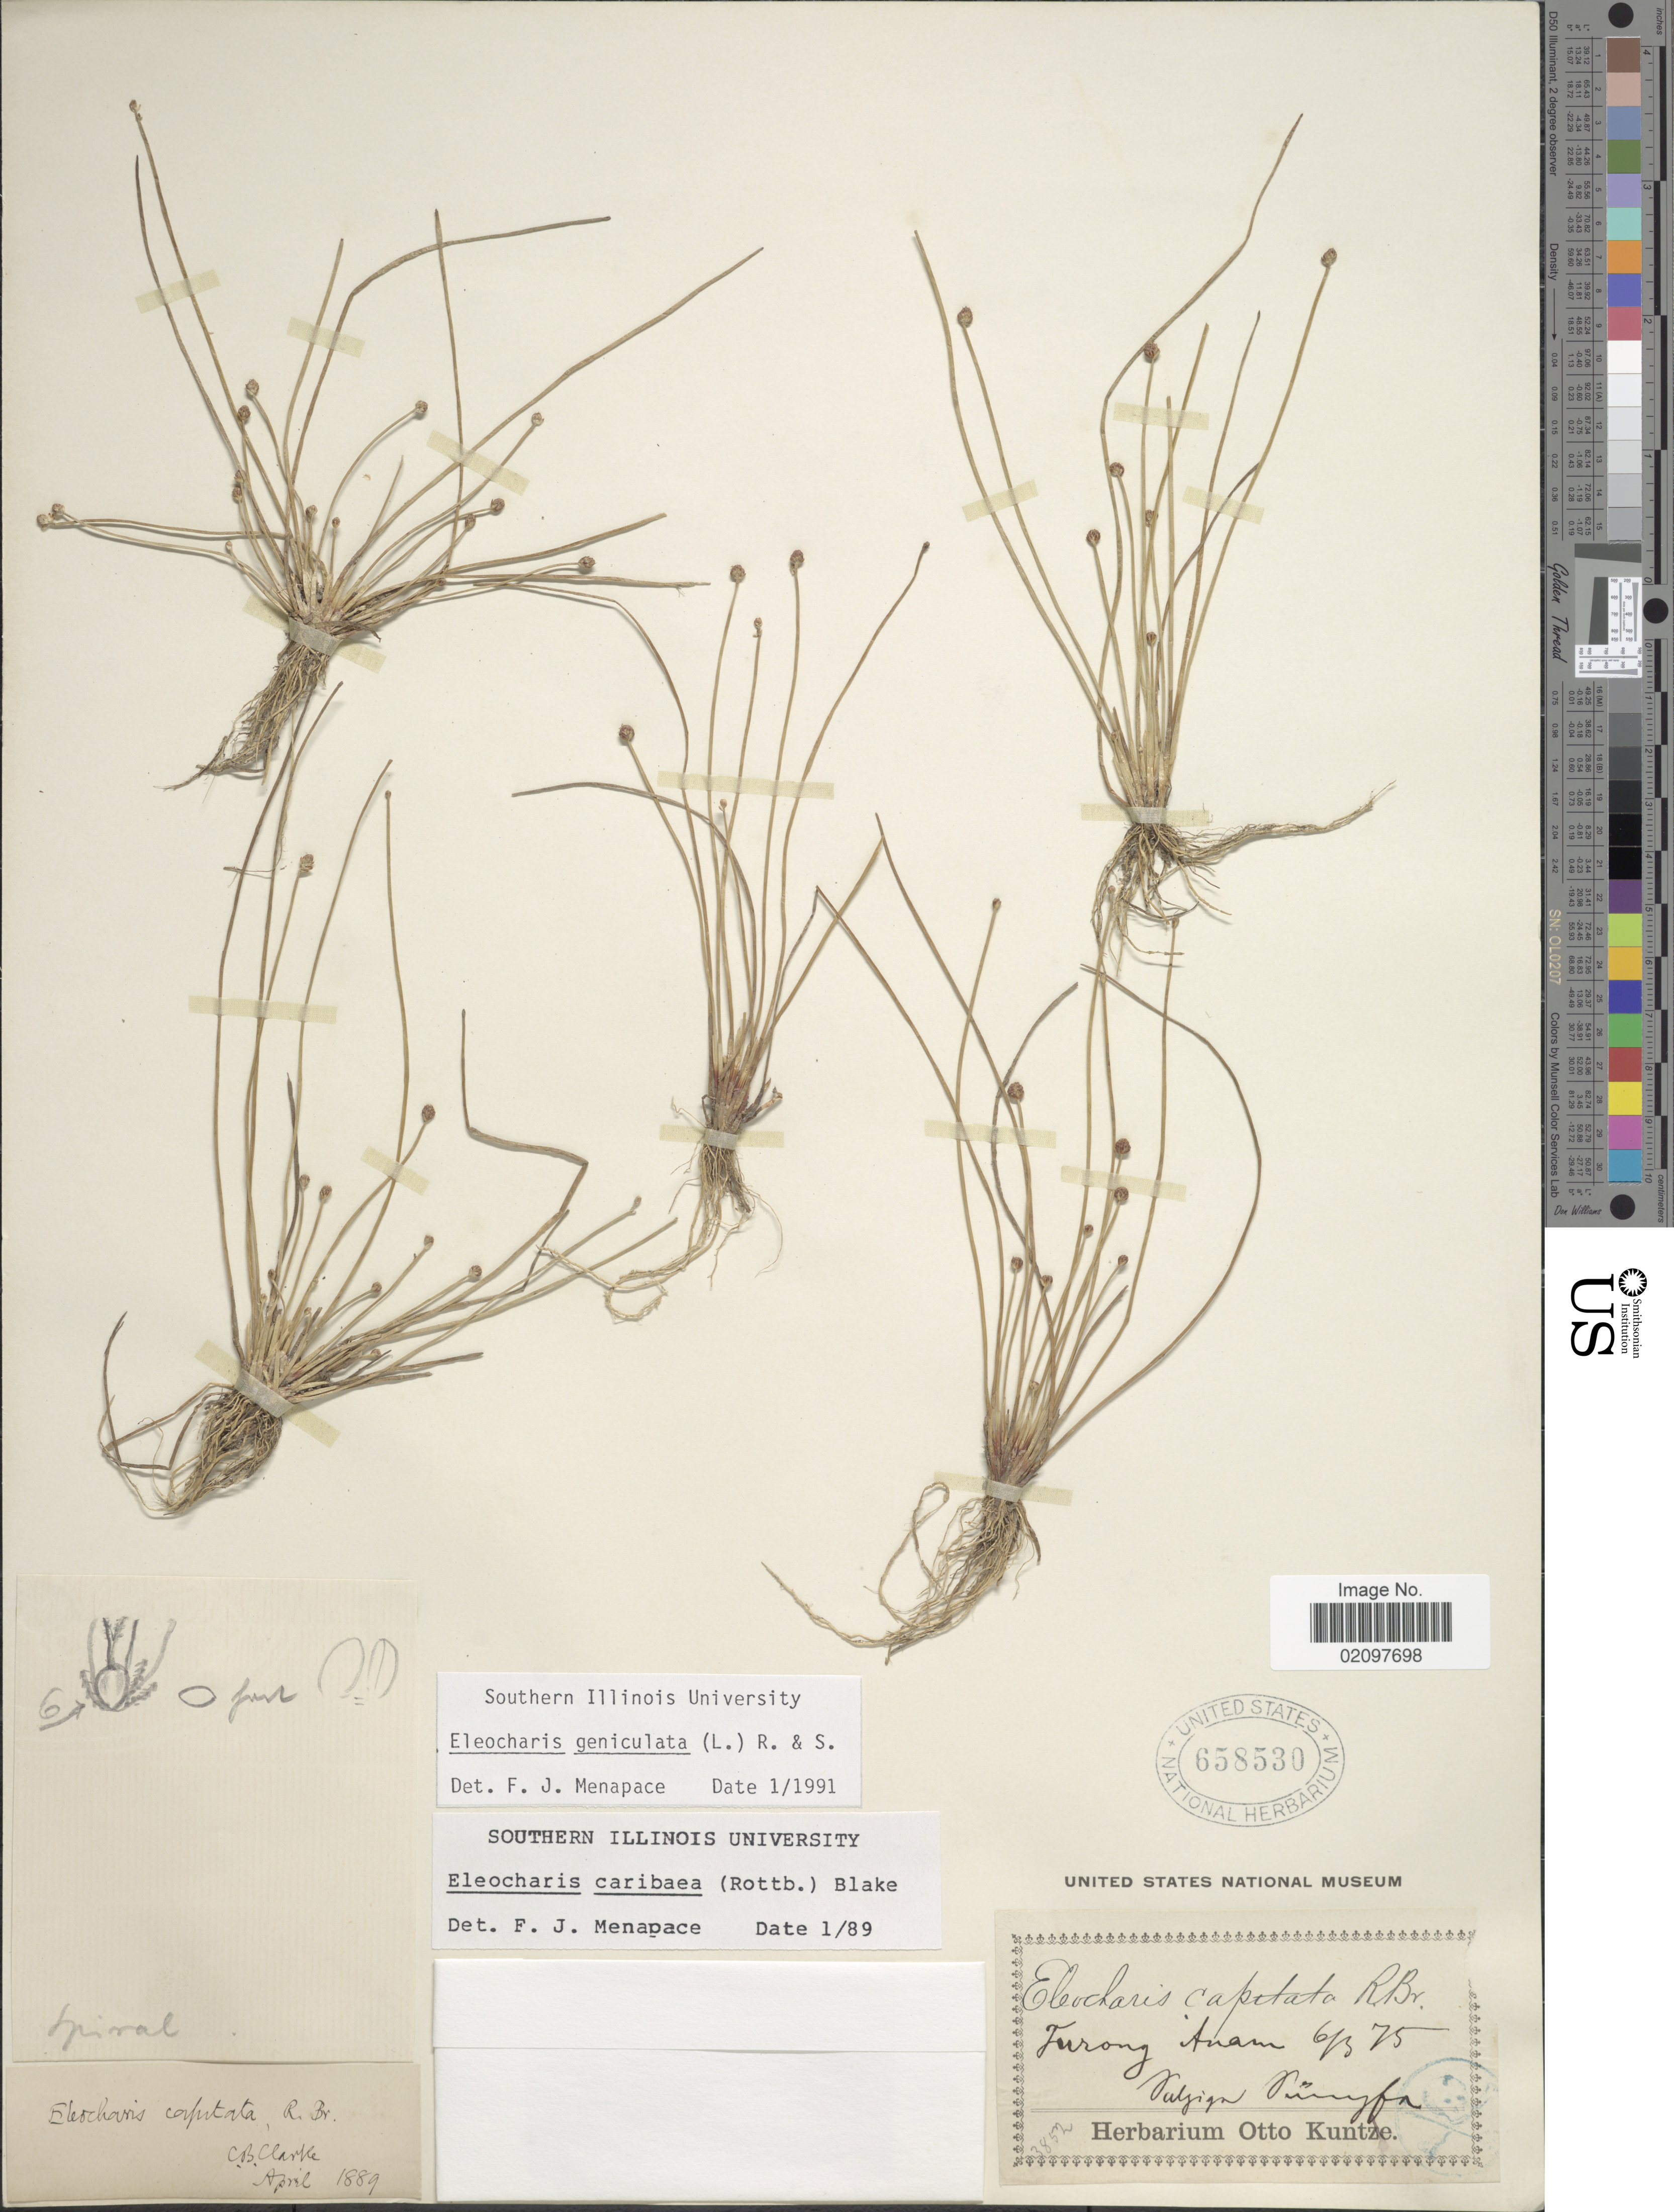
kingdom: Plantae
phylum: Tracheophyta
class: Liliopsida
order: Poales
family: Cyperaceae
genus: Eleocharis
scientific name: Eleocharis geniculata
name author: (L.) Roem. & Schult.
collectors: ex herb. Otto Kuntze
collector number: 3852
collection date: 1875-03-06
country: Vietnam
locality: Turong, Anam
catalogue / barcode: US 658530